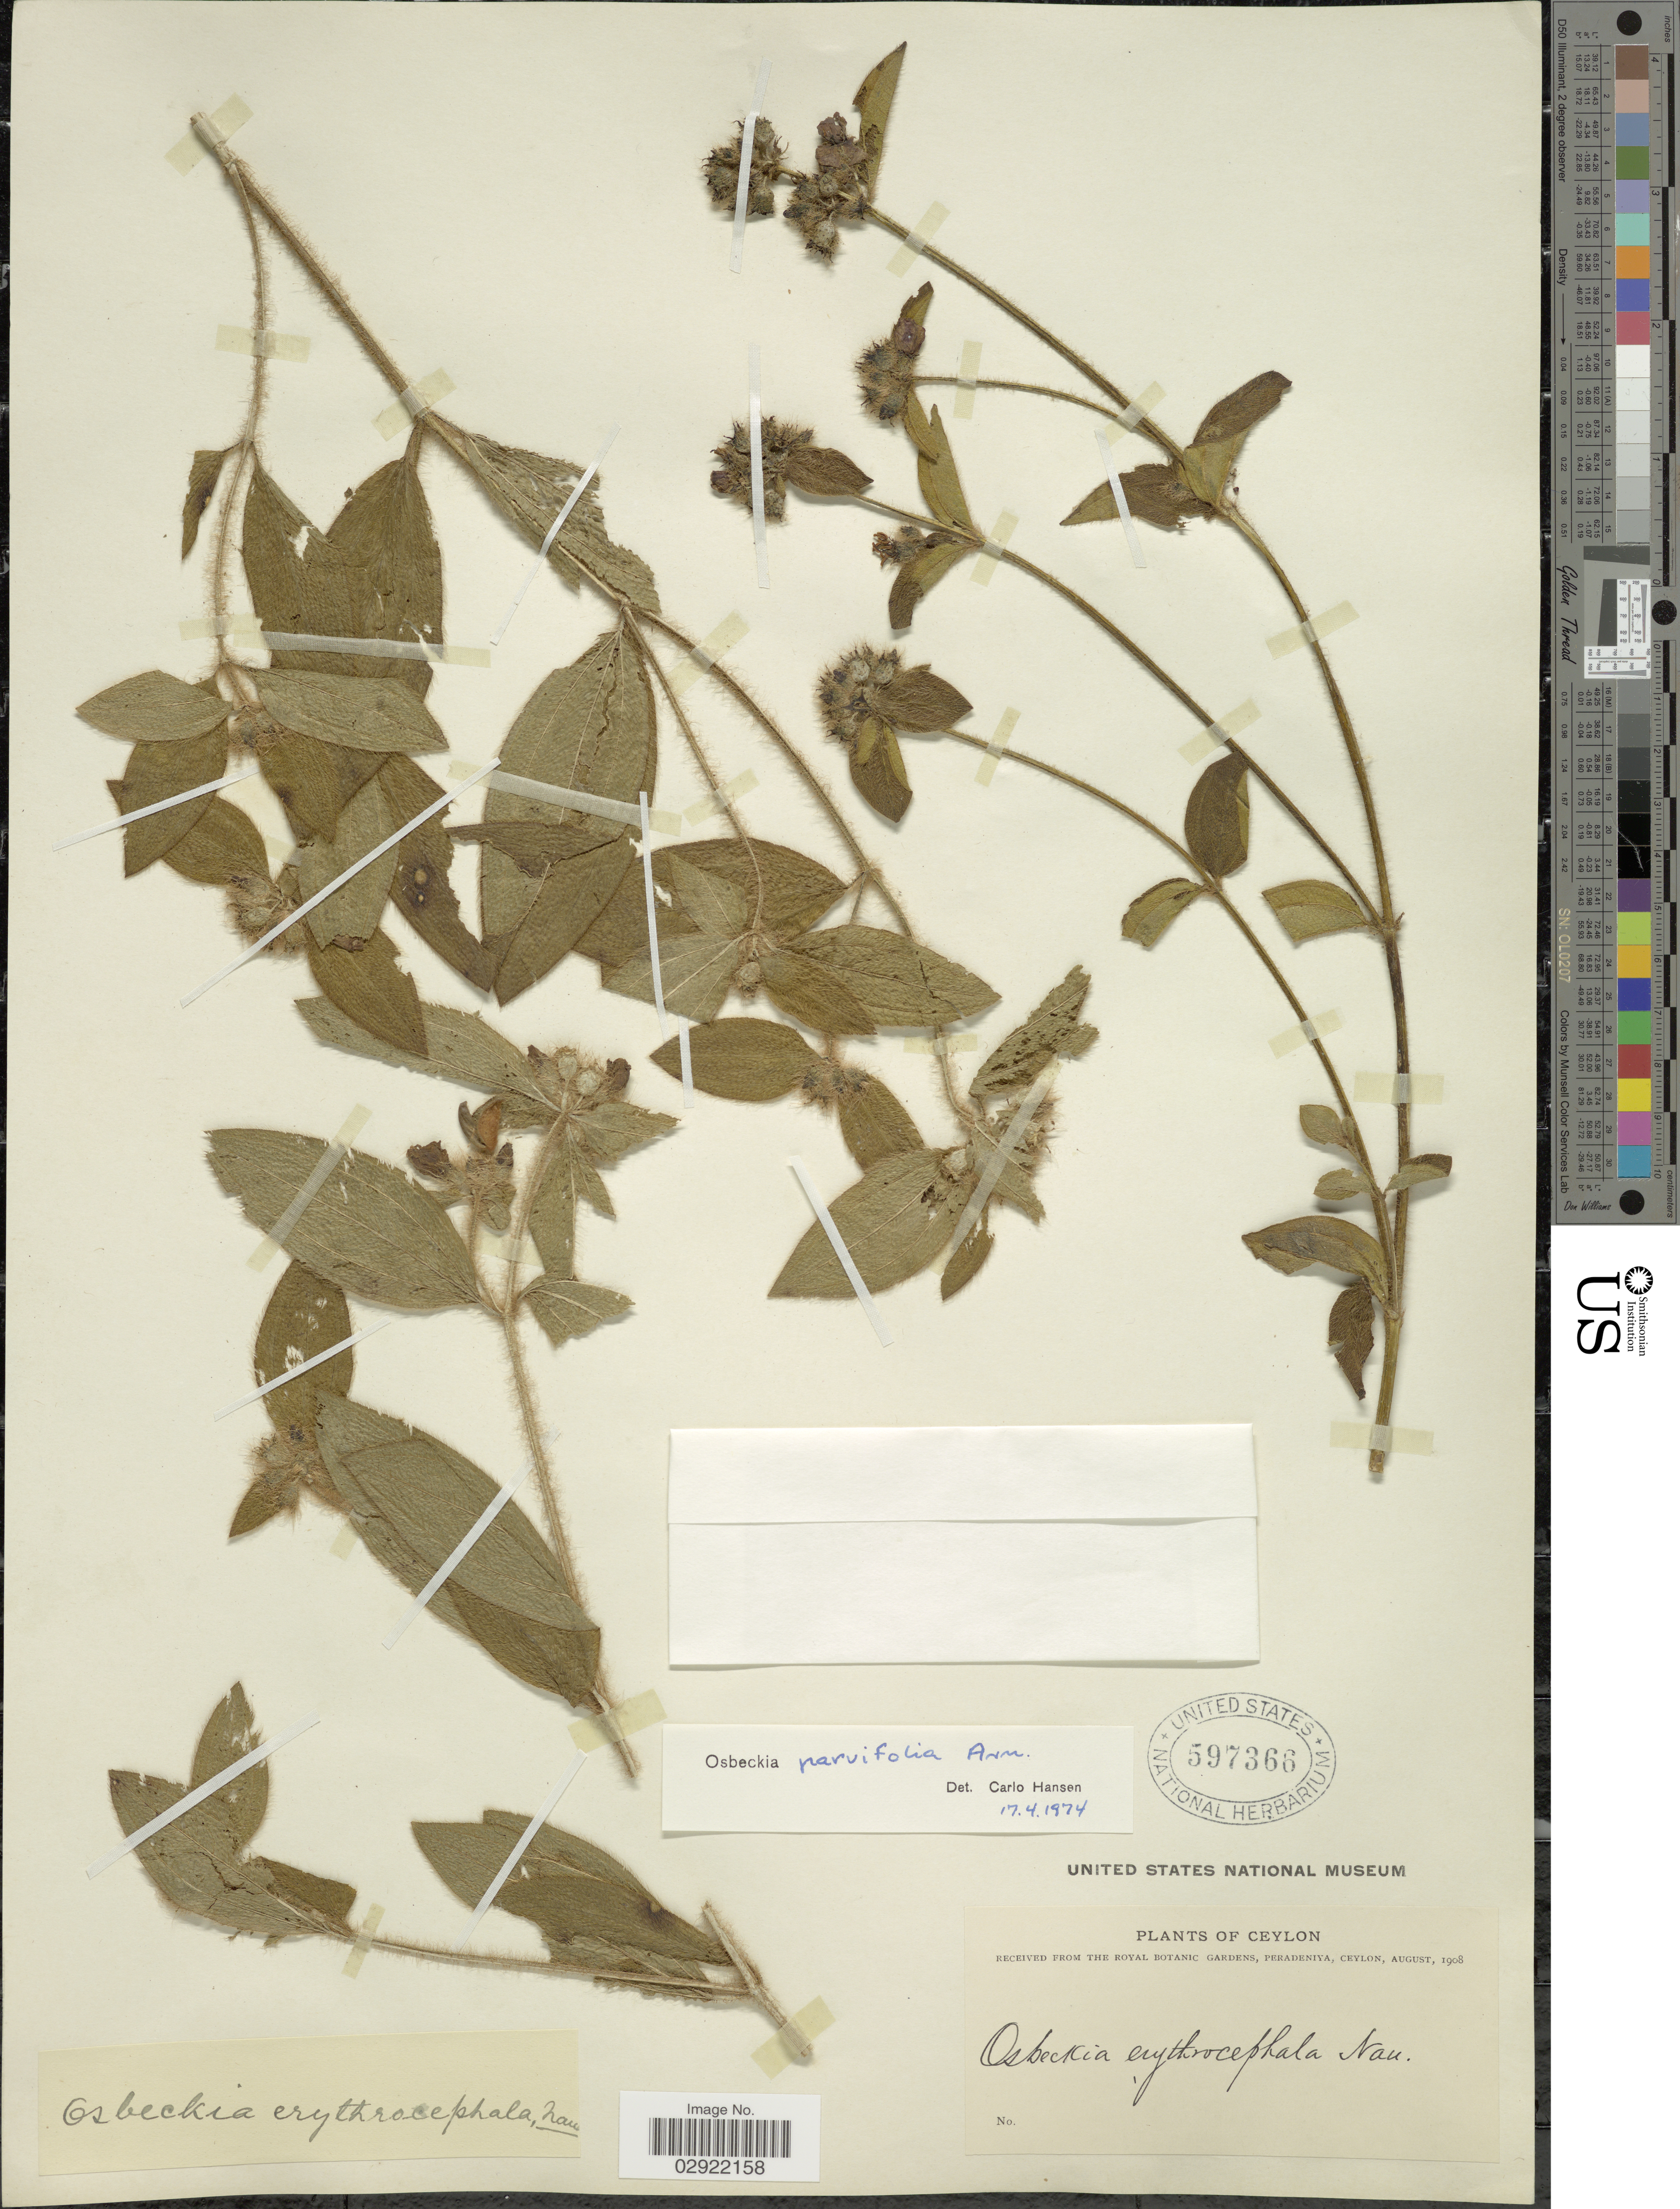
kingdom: Plantae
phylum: Tracheophyta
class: Magnoliopsida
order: Myrtales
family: Melastomataceae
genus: Osbeckia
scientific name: Osbeckia parvifolia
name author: Arn.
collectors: P. Royal Botanic Gardens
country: Sri Lanka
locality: Ceylon.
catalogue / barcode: US 597366